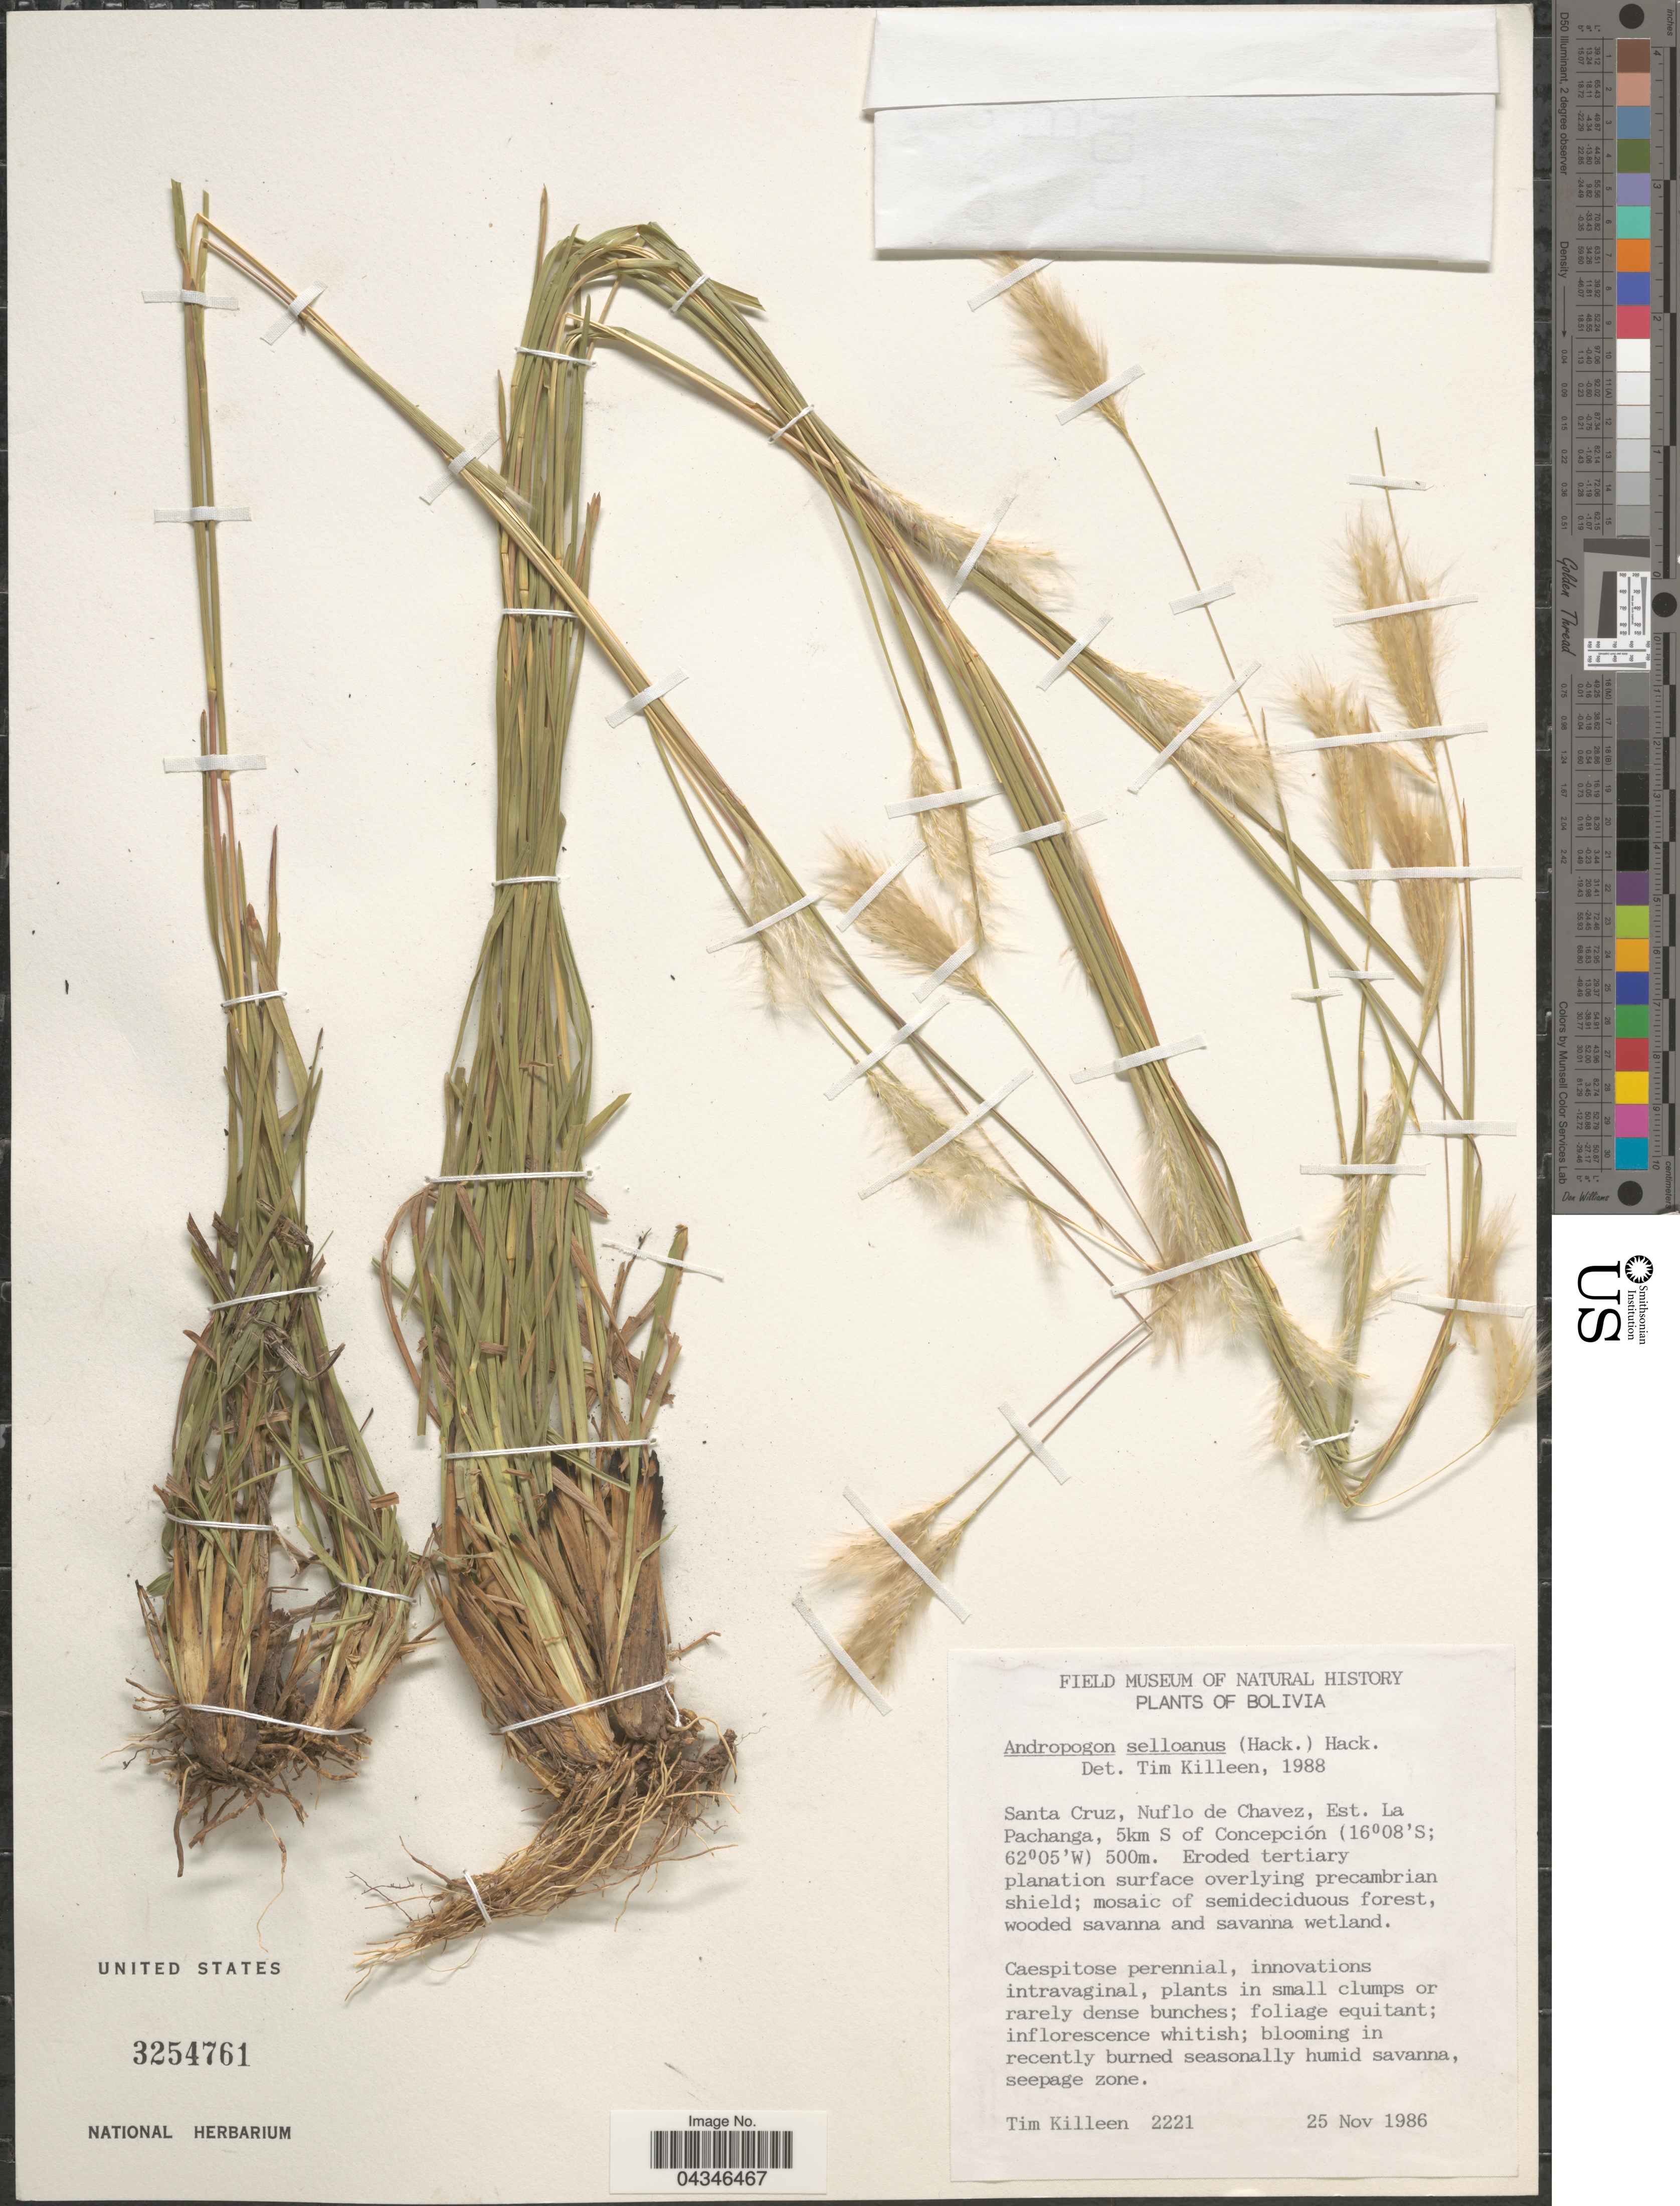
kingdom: Plantae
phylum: Tracheophyta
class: Liliopsida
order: Poales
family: Poaceae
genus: Andropogon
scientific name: Andropogon selloanus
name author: (Hack.) Hack.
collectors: T. J. Killeen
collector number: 2221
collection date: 1986-11-25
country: Bolivia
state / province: Santa Cruz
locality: Nuflo de Chavez, Est. La Pachanga, 5km S of Concepción.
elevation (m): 500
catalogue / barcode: US 3254761